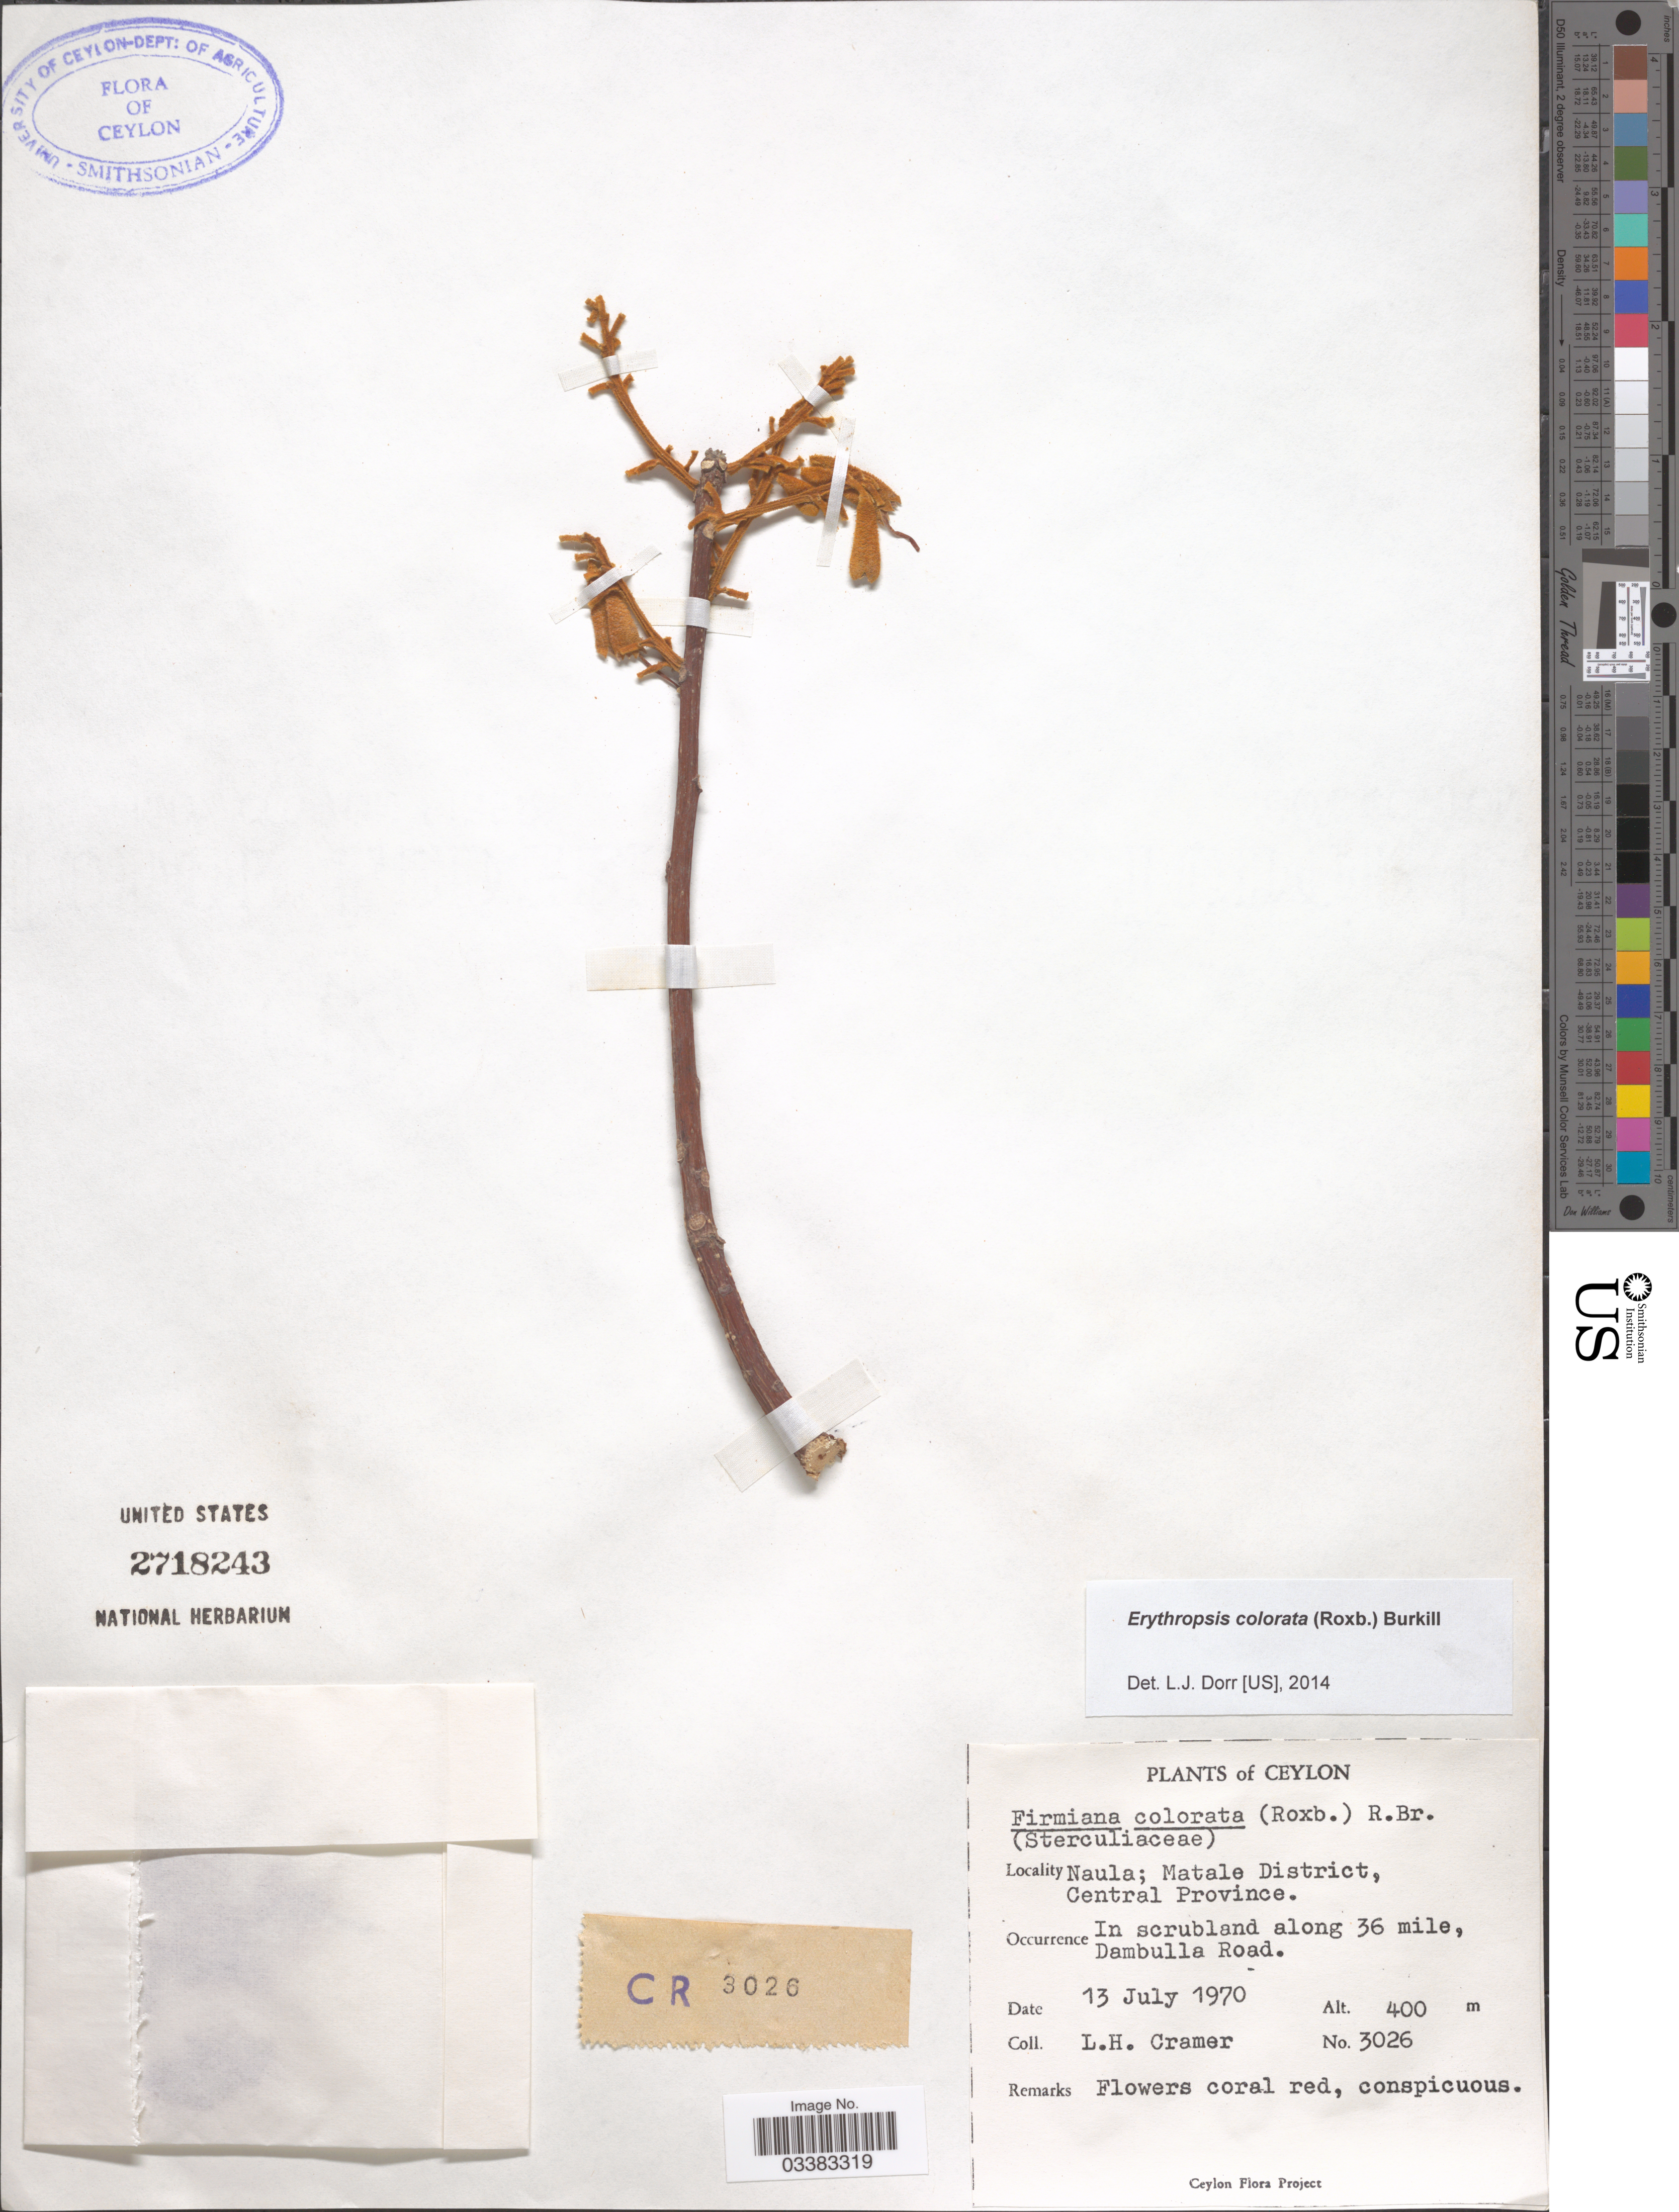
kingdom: Plantae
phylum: Tracheophyta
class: Magnoliopsida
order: Malvales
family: Malvaceae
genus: Erythropsis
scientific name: Erythropsis colorata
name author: (Roxb.) Burkill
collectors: L. H. Cramer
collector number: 3026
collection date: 1970-07-13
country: Sri Lanka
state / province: Central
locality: Ceylon. Naula; Matale District. In scrubland along 36 mile, Dambulla Road.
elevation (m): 400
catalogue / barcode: US 2718243